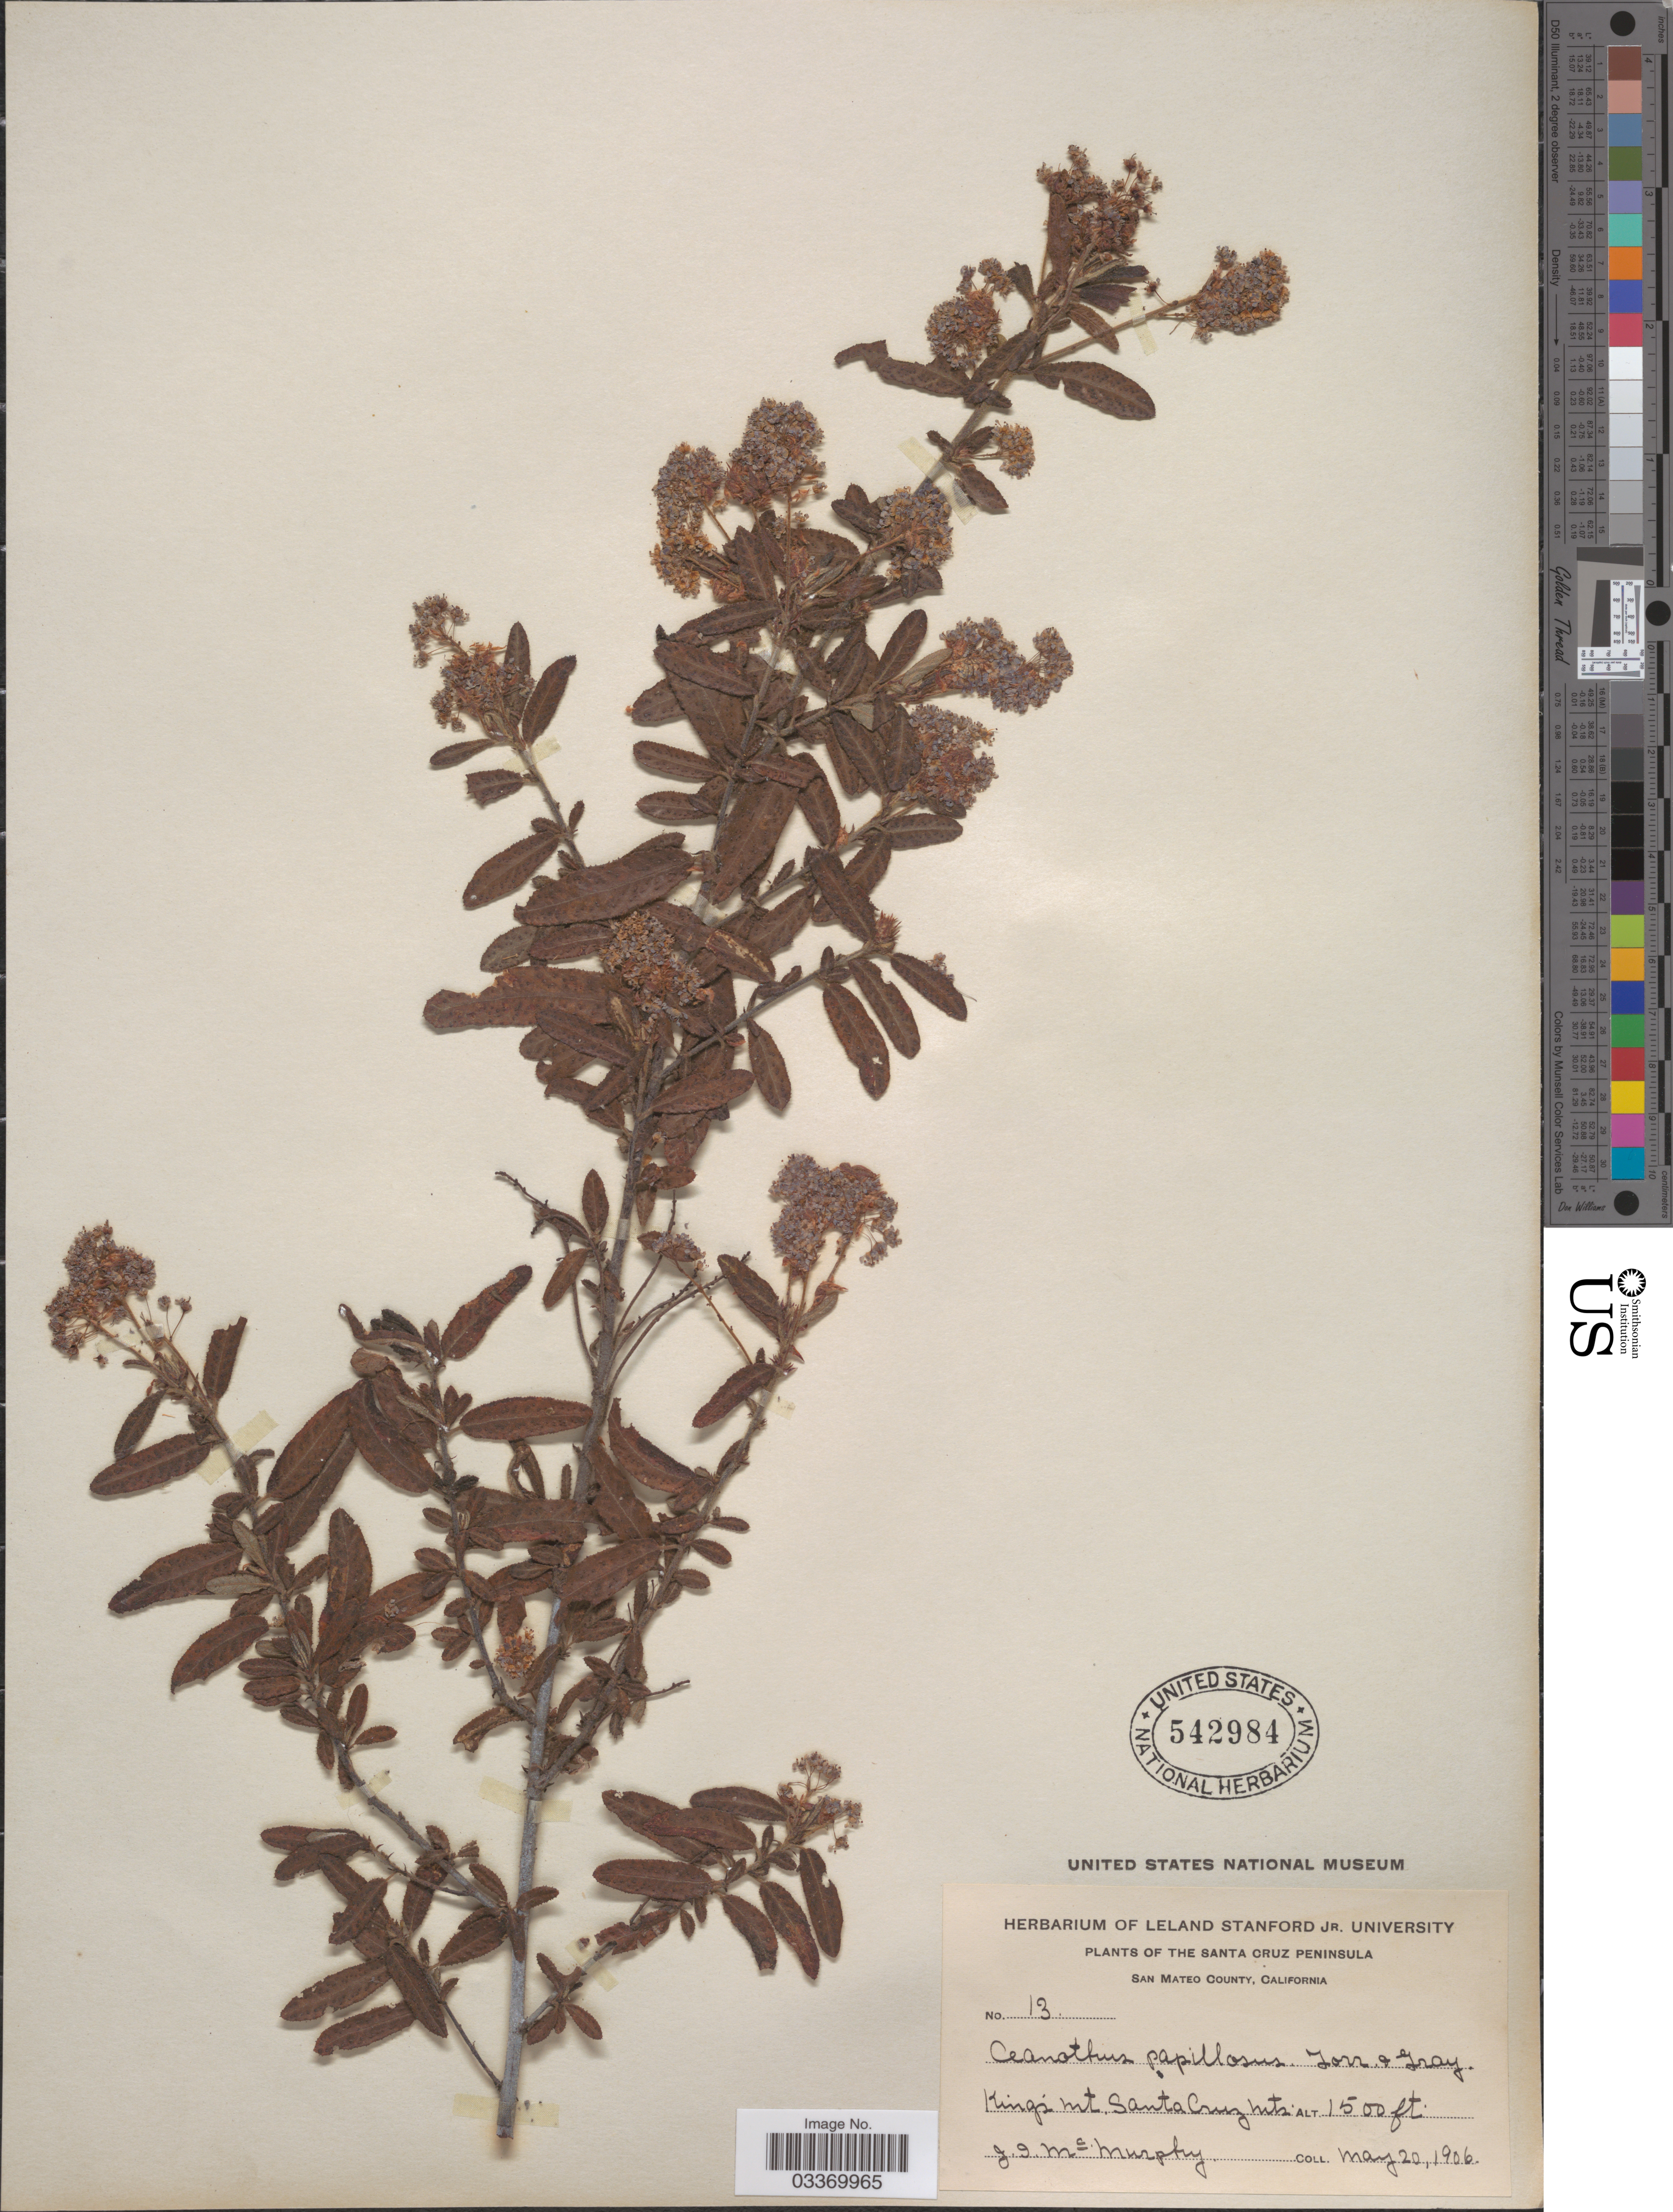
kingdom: Plantae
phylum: Tracheophyta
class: Magnoliopsida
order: Rosales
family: Rhamnaceae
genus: Ceanothus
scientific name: Ceanothus papillosus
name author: Torr. & A. Gray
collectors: J. McMurphy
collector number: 13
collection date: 1906-05-20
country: United States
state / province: California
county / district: San Mateo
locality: The Santa Cruz Peninsula. San Mateo County. King's mt. Santa Cruz mts.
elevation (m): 457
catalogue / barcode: US 542984